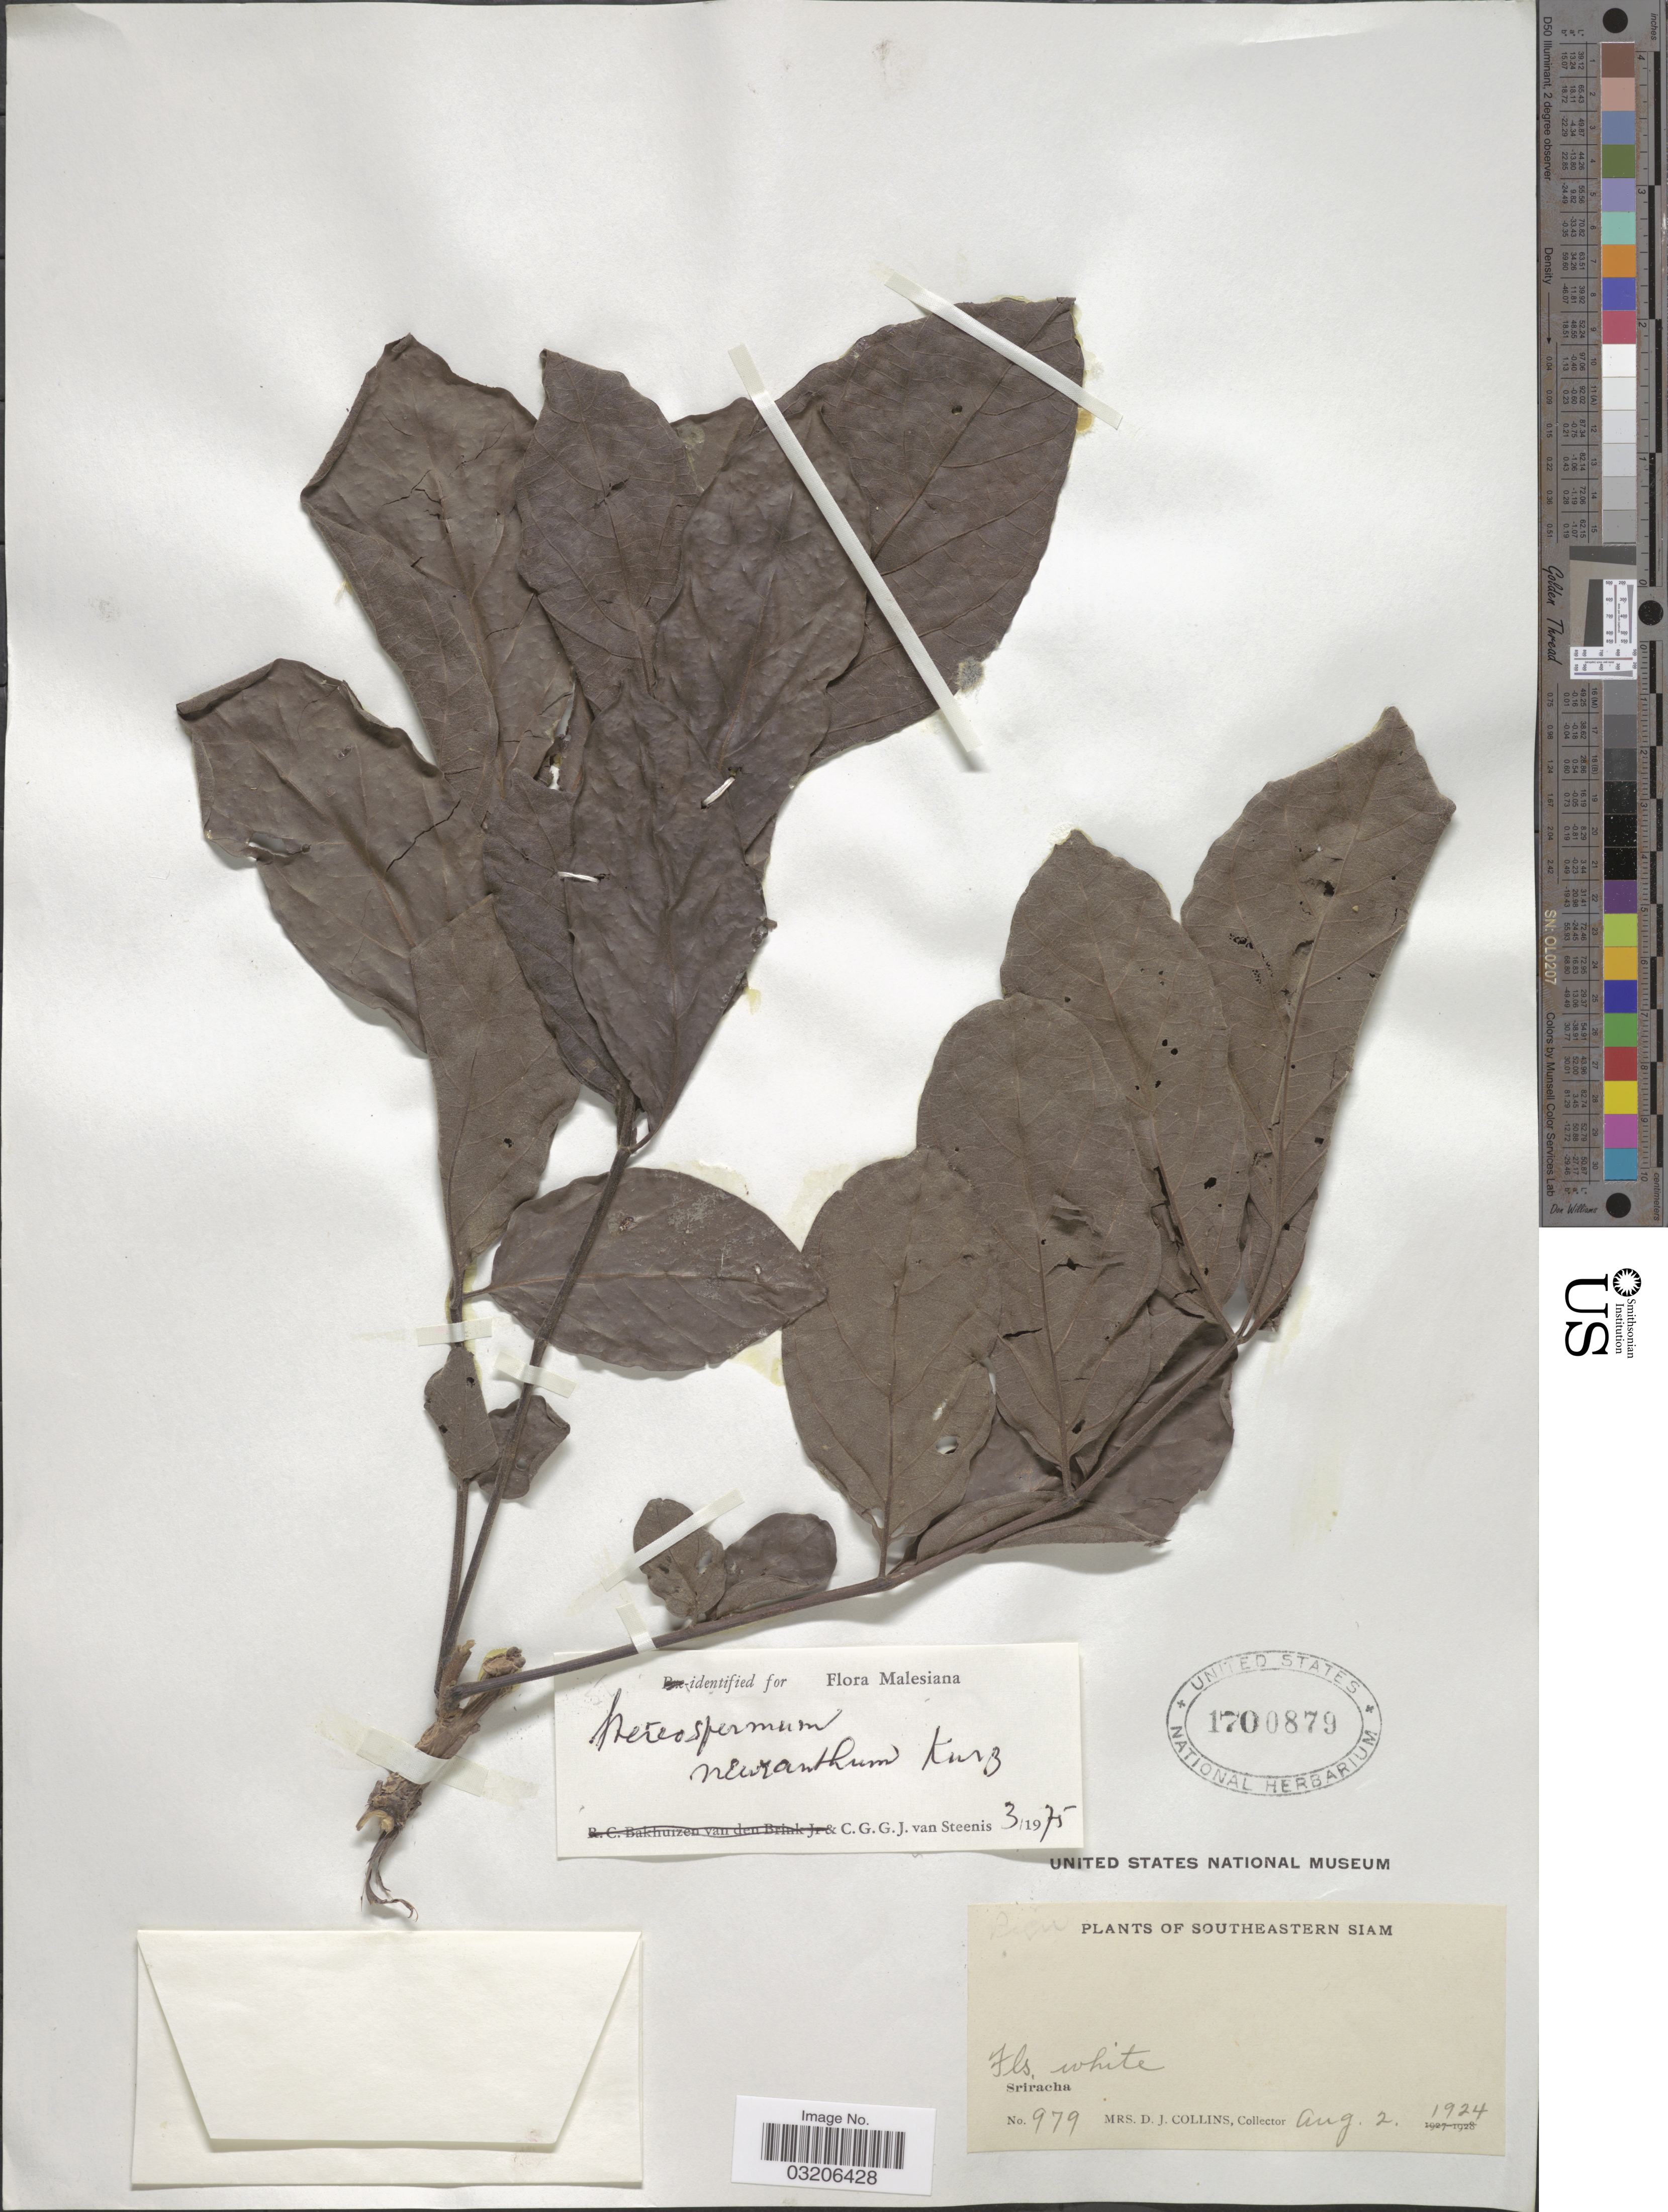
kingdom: Plantae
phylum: Tracheophyta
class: Magnoliopsida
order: Lamiales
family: Bignoniaceae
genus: Stereospermum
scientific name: Stereospermum neuranthum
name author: Kurz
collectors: Mrs. D. J. Collins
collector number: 979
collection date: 1924-08-02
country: Thailand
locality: Southeastern Siam. Sriracha.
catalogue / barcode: US 1700879